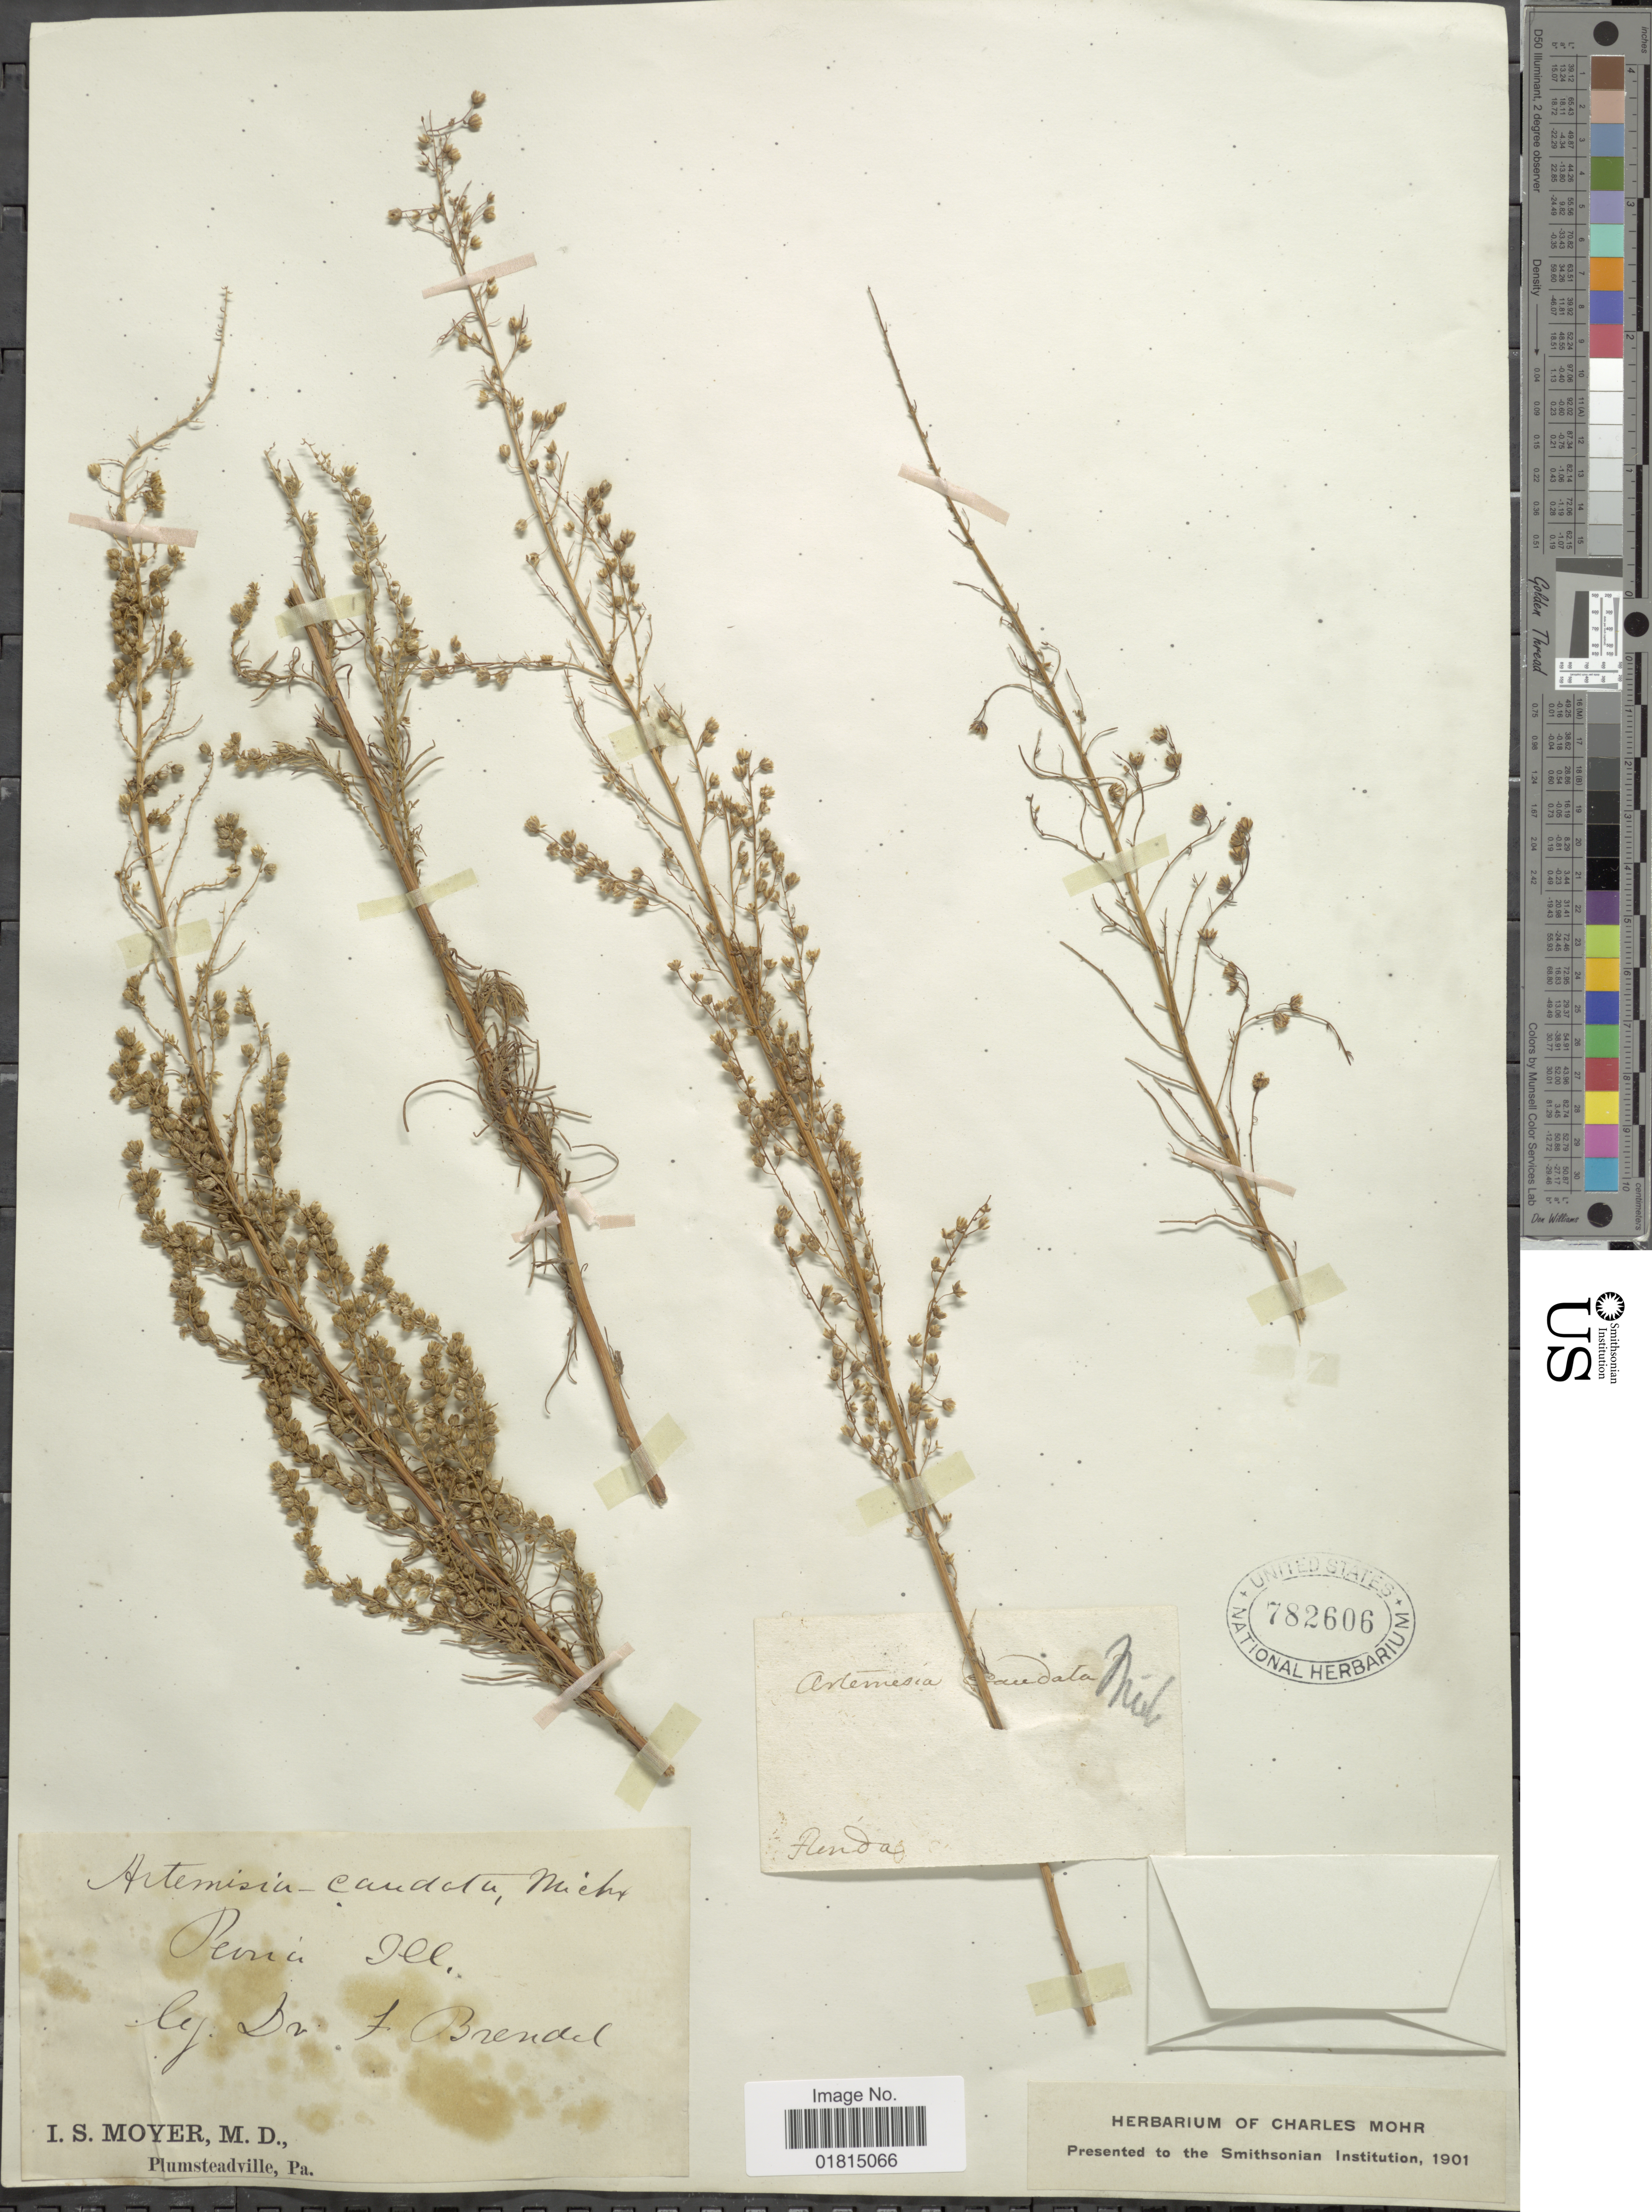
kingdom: Plantae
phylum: Tracheophyta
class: Magnoliopsida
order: Asterales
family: Asteraceae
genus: Artemisia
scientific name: Artemisia caudata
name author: Michx.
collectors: F. Brendel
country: United States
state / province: Illinois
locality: Peoria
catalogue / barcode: US 782606